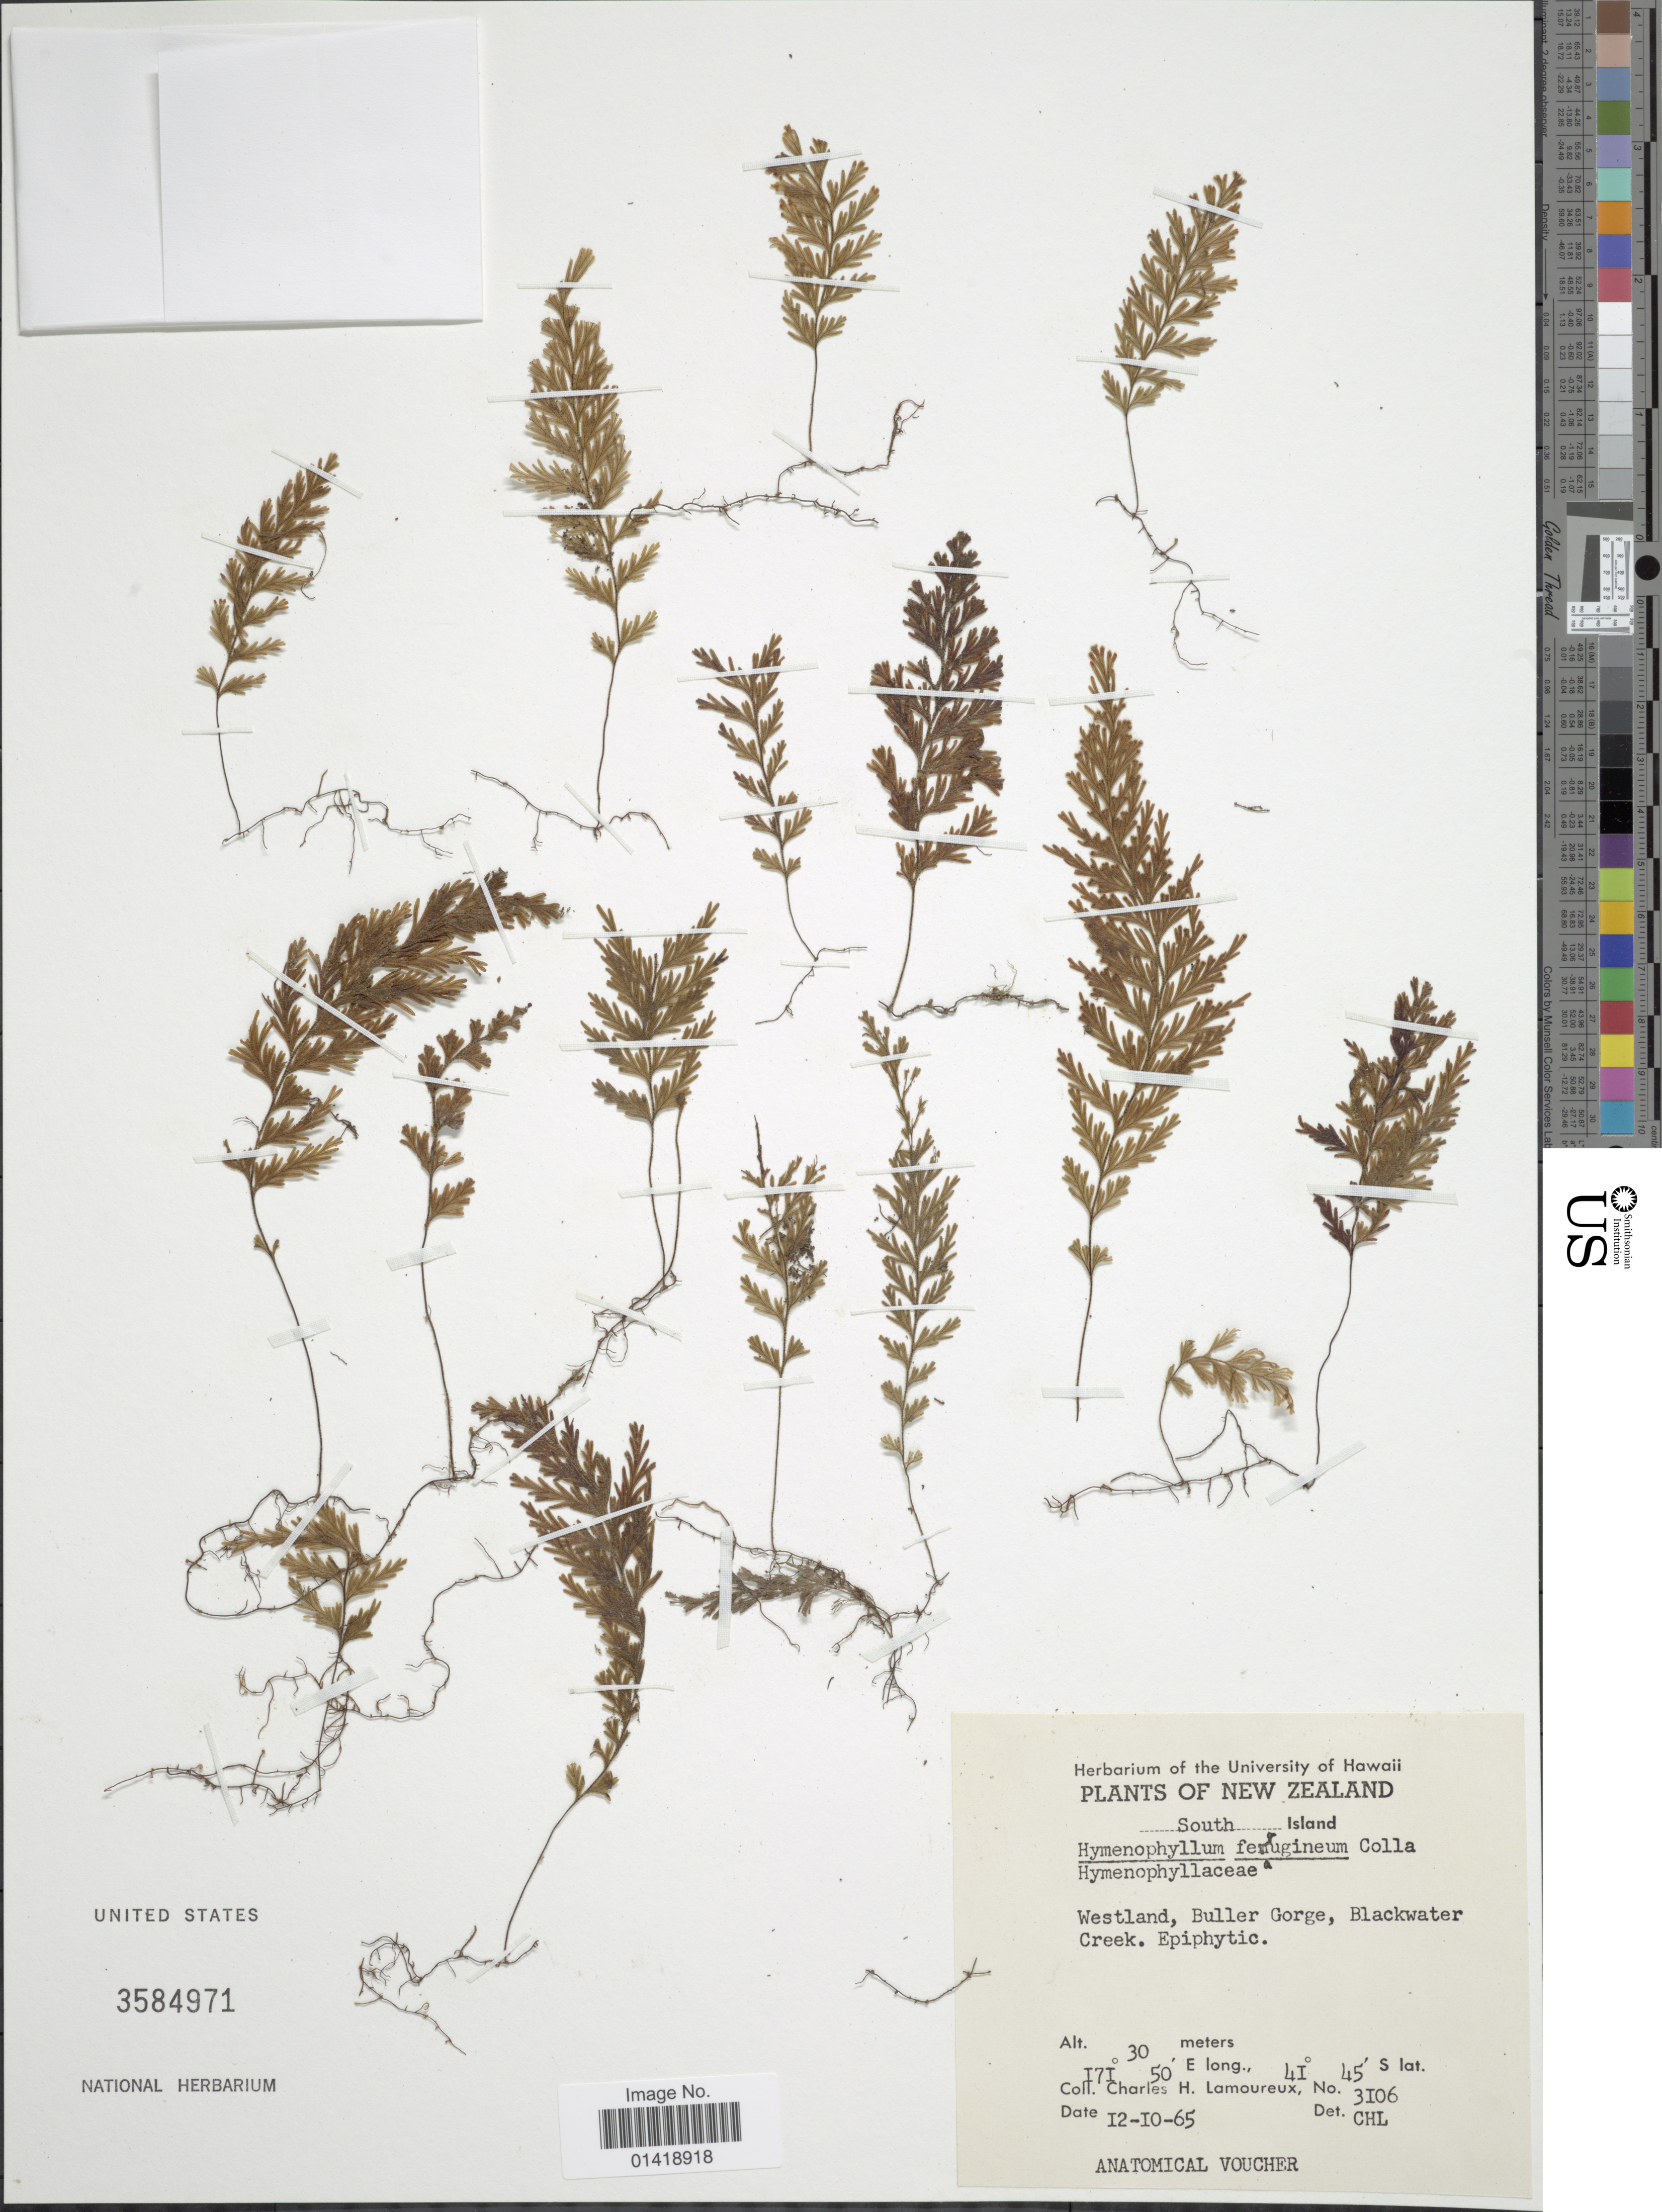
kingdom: Plantae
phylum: Tracheophyta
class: Polypodiopsida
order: Hymenophyllales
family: Hymenophyllaceae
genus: Hymenophyllum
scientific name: Hymenophyllum ferrugineum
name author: Colla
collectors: C. H. Lamoureux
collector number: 3106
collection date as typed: Transcribed d/m/y: 12/10/65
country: New Zealand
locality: South Island. Westland, Buller Gorge, Blackwater Creek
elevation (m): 30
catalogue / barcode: US 3584971